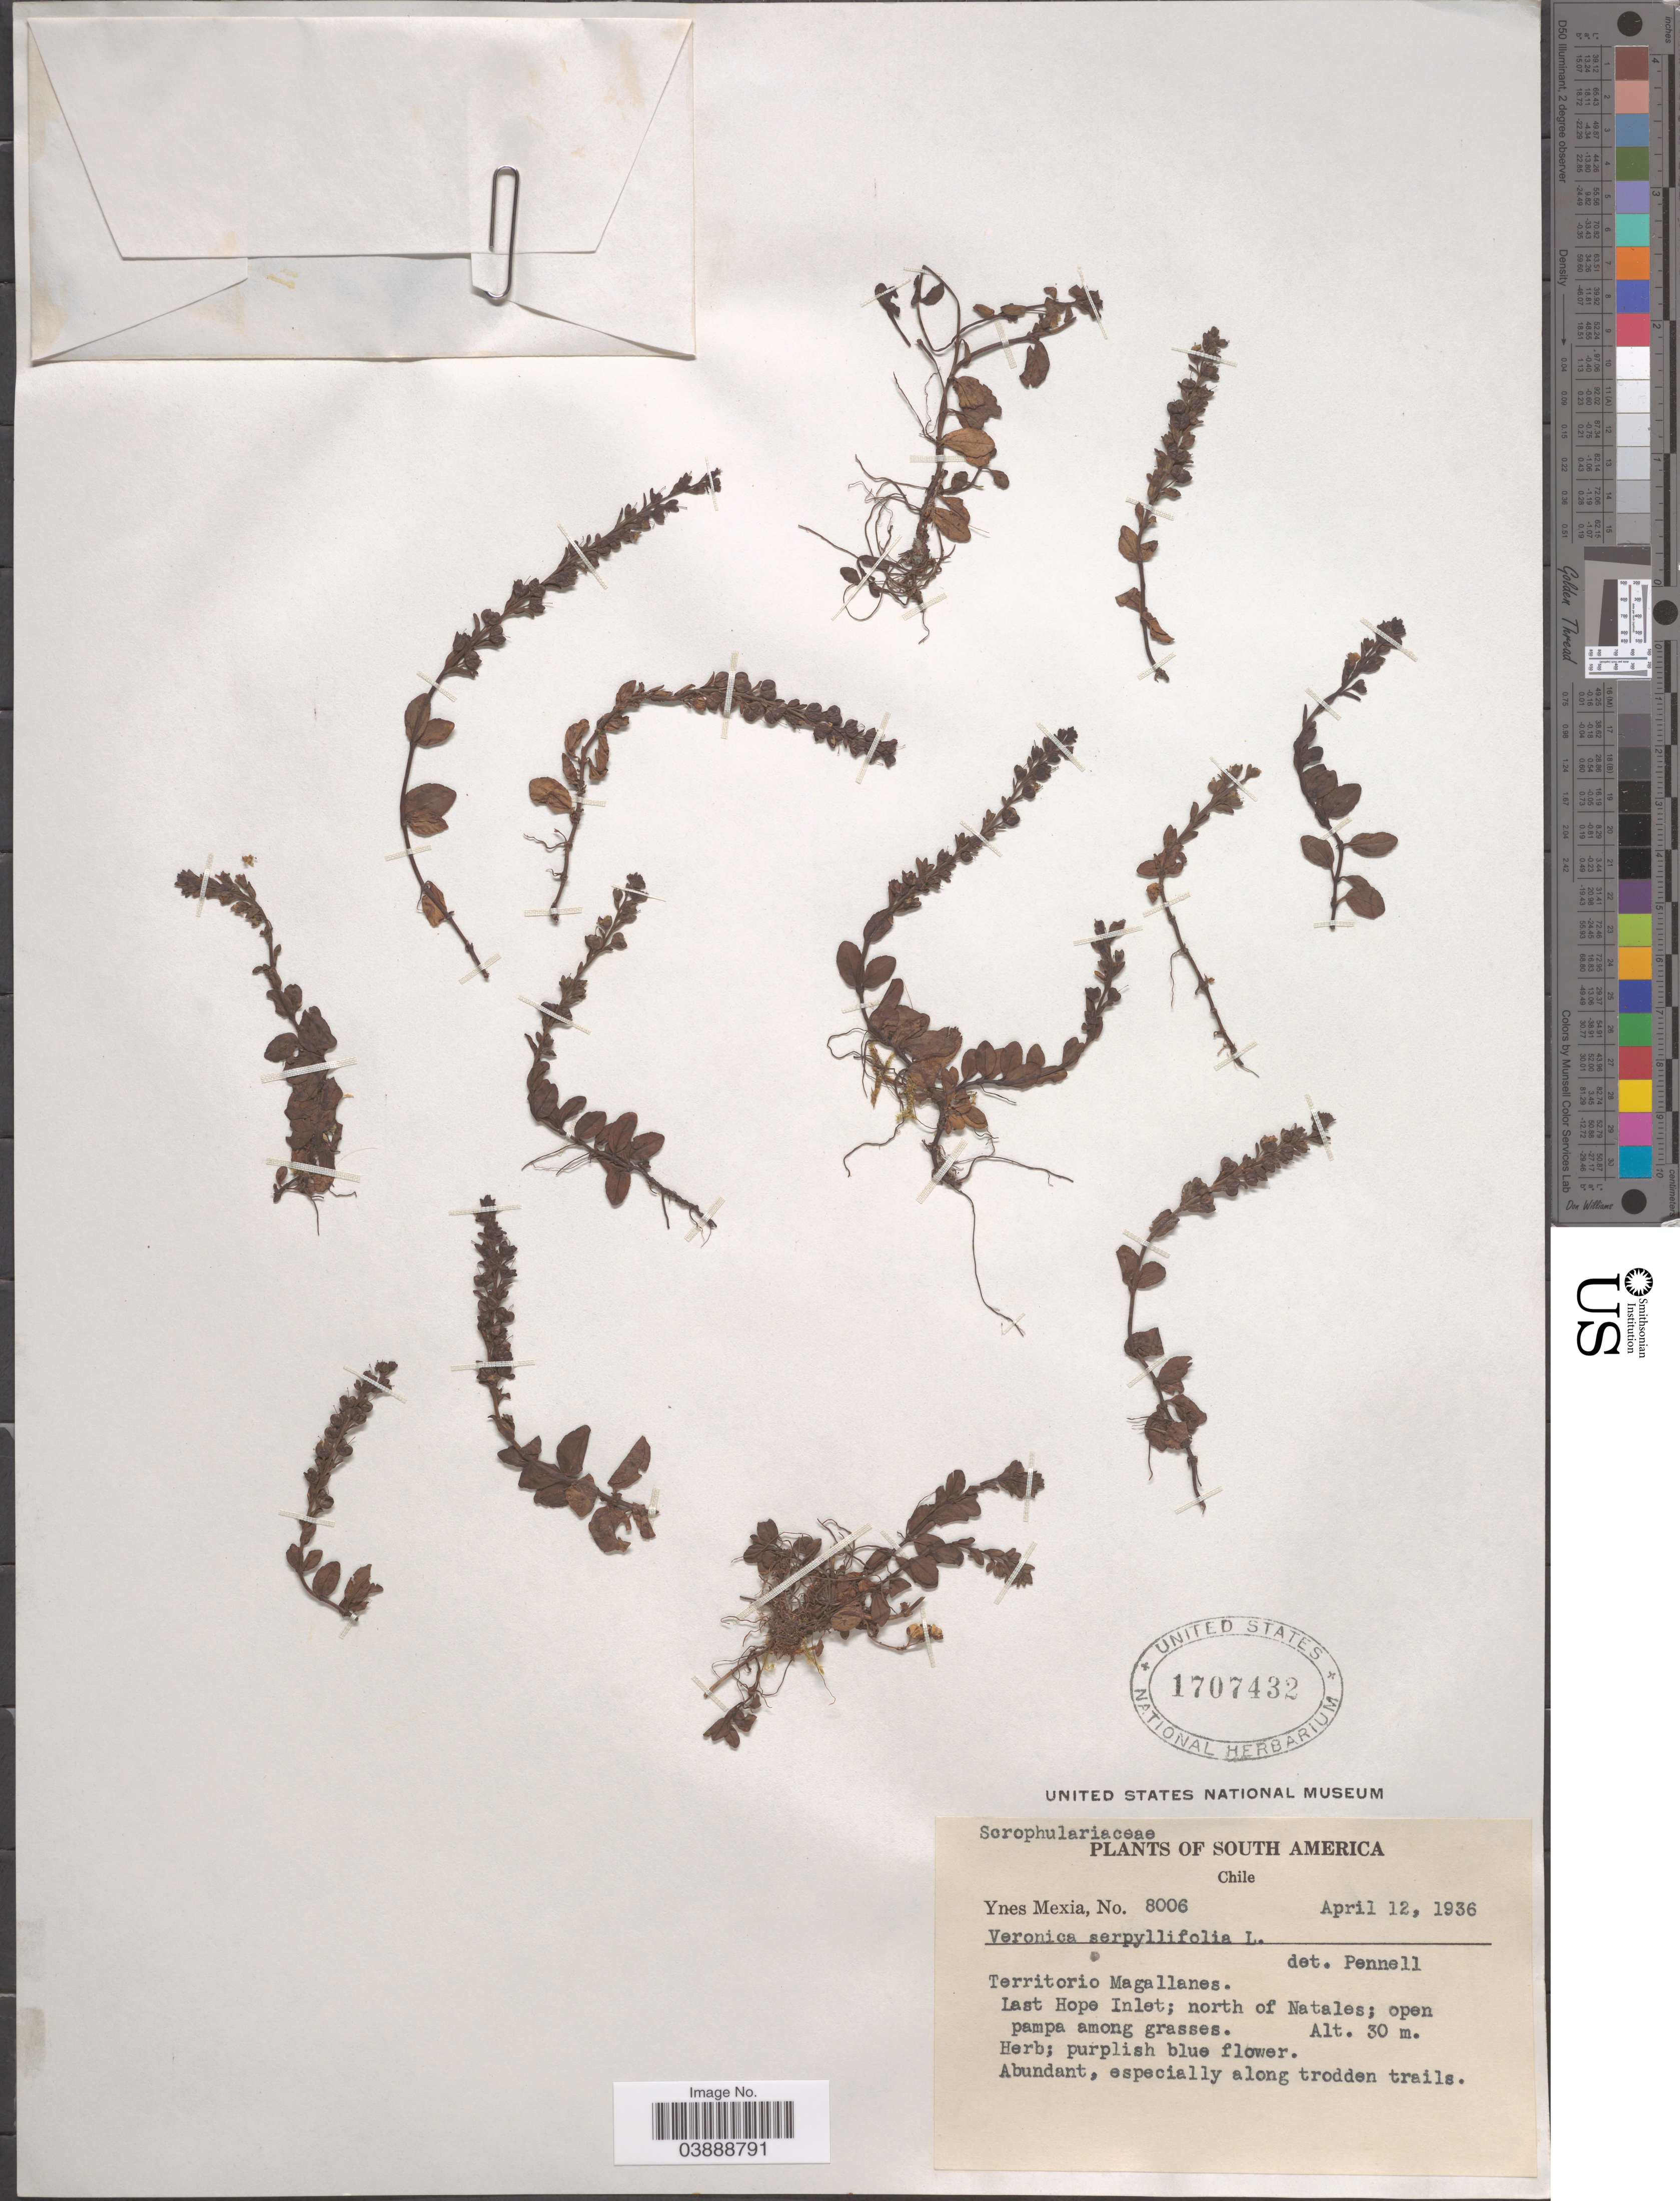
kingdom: Plantae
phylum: Tracheophyta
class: Magnoliopsida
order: Lamiales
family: Plantaginaceae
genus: Veronica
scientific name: Veronica serpyllifolia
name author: L.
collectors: Y. Mexia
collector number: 8006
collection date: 1936-04-12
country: Chile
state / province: Magallanes y de la Antártica Chilena (XII)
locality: Territorio Magallanes. Last Hope Inlert; north of Natales.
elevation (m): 30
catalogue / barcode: US 1707432